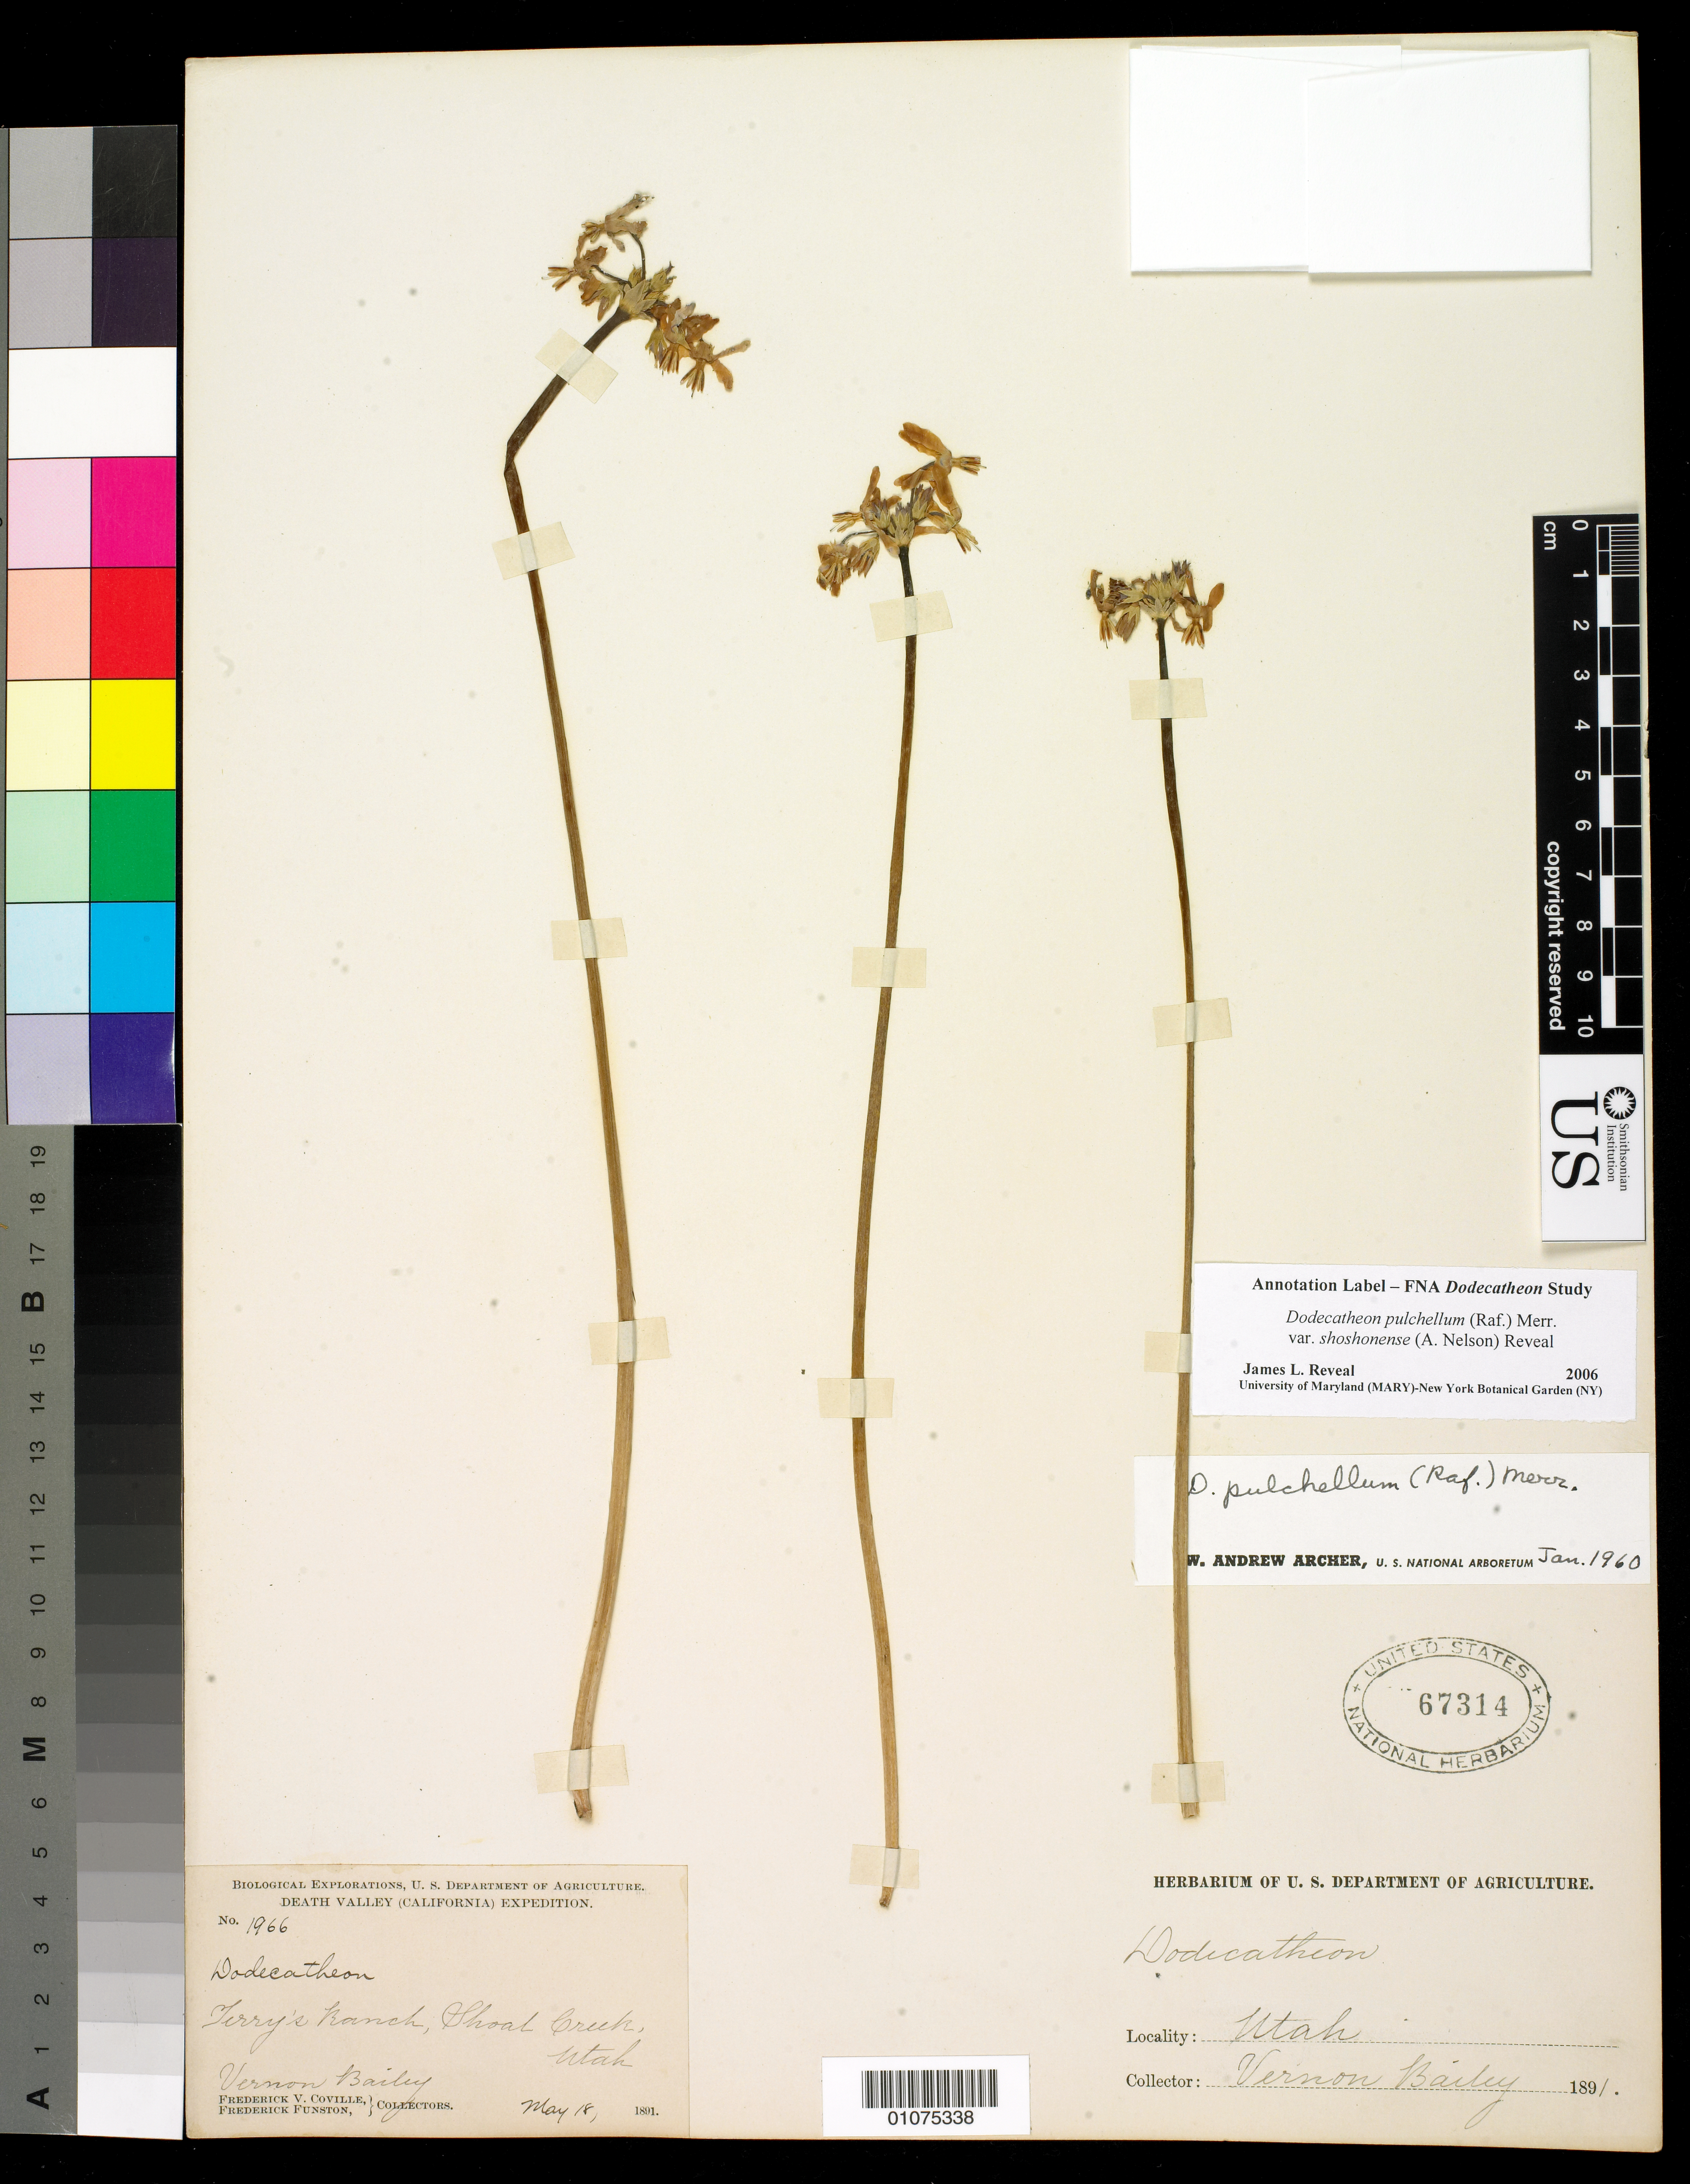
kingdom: Plantae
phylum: Tracheophyta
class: Magnoliopsida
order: Ericales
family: Primulaceae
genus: Dodecatheon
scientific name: Dodecatheon pulchellum var. shoshonense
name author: (A. Nelson) Reveal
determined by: Reveal, J. L.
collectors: F. V. Coville, F. Funston & V. O. Bailey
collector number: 1966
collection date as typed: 18 May 1891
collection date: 1891-05-18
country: United States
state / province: Utah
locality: Terry's Ranch, Shoal Creek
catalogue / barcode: US 67314